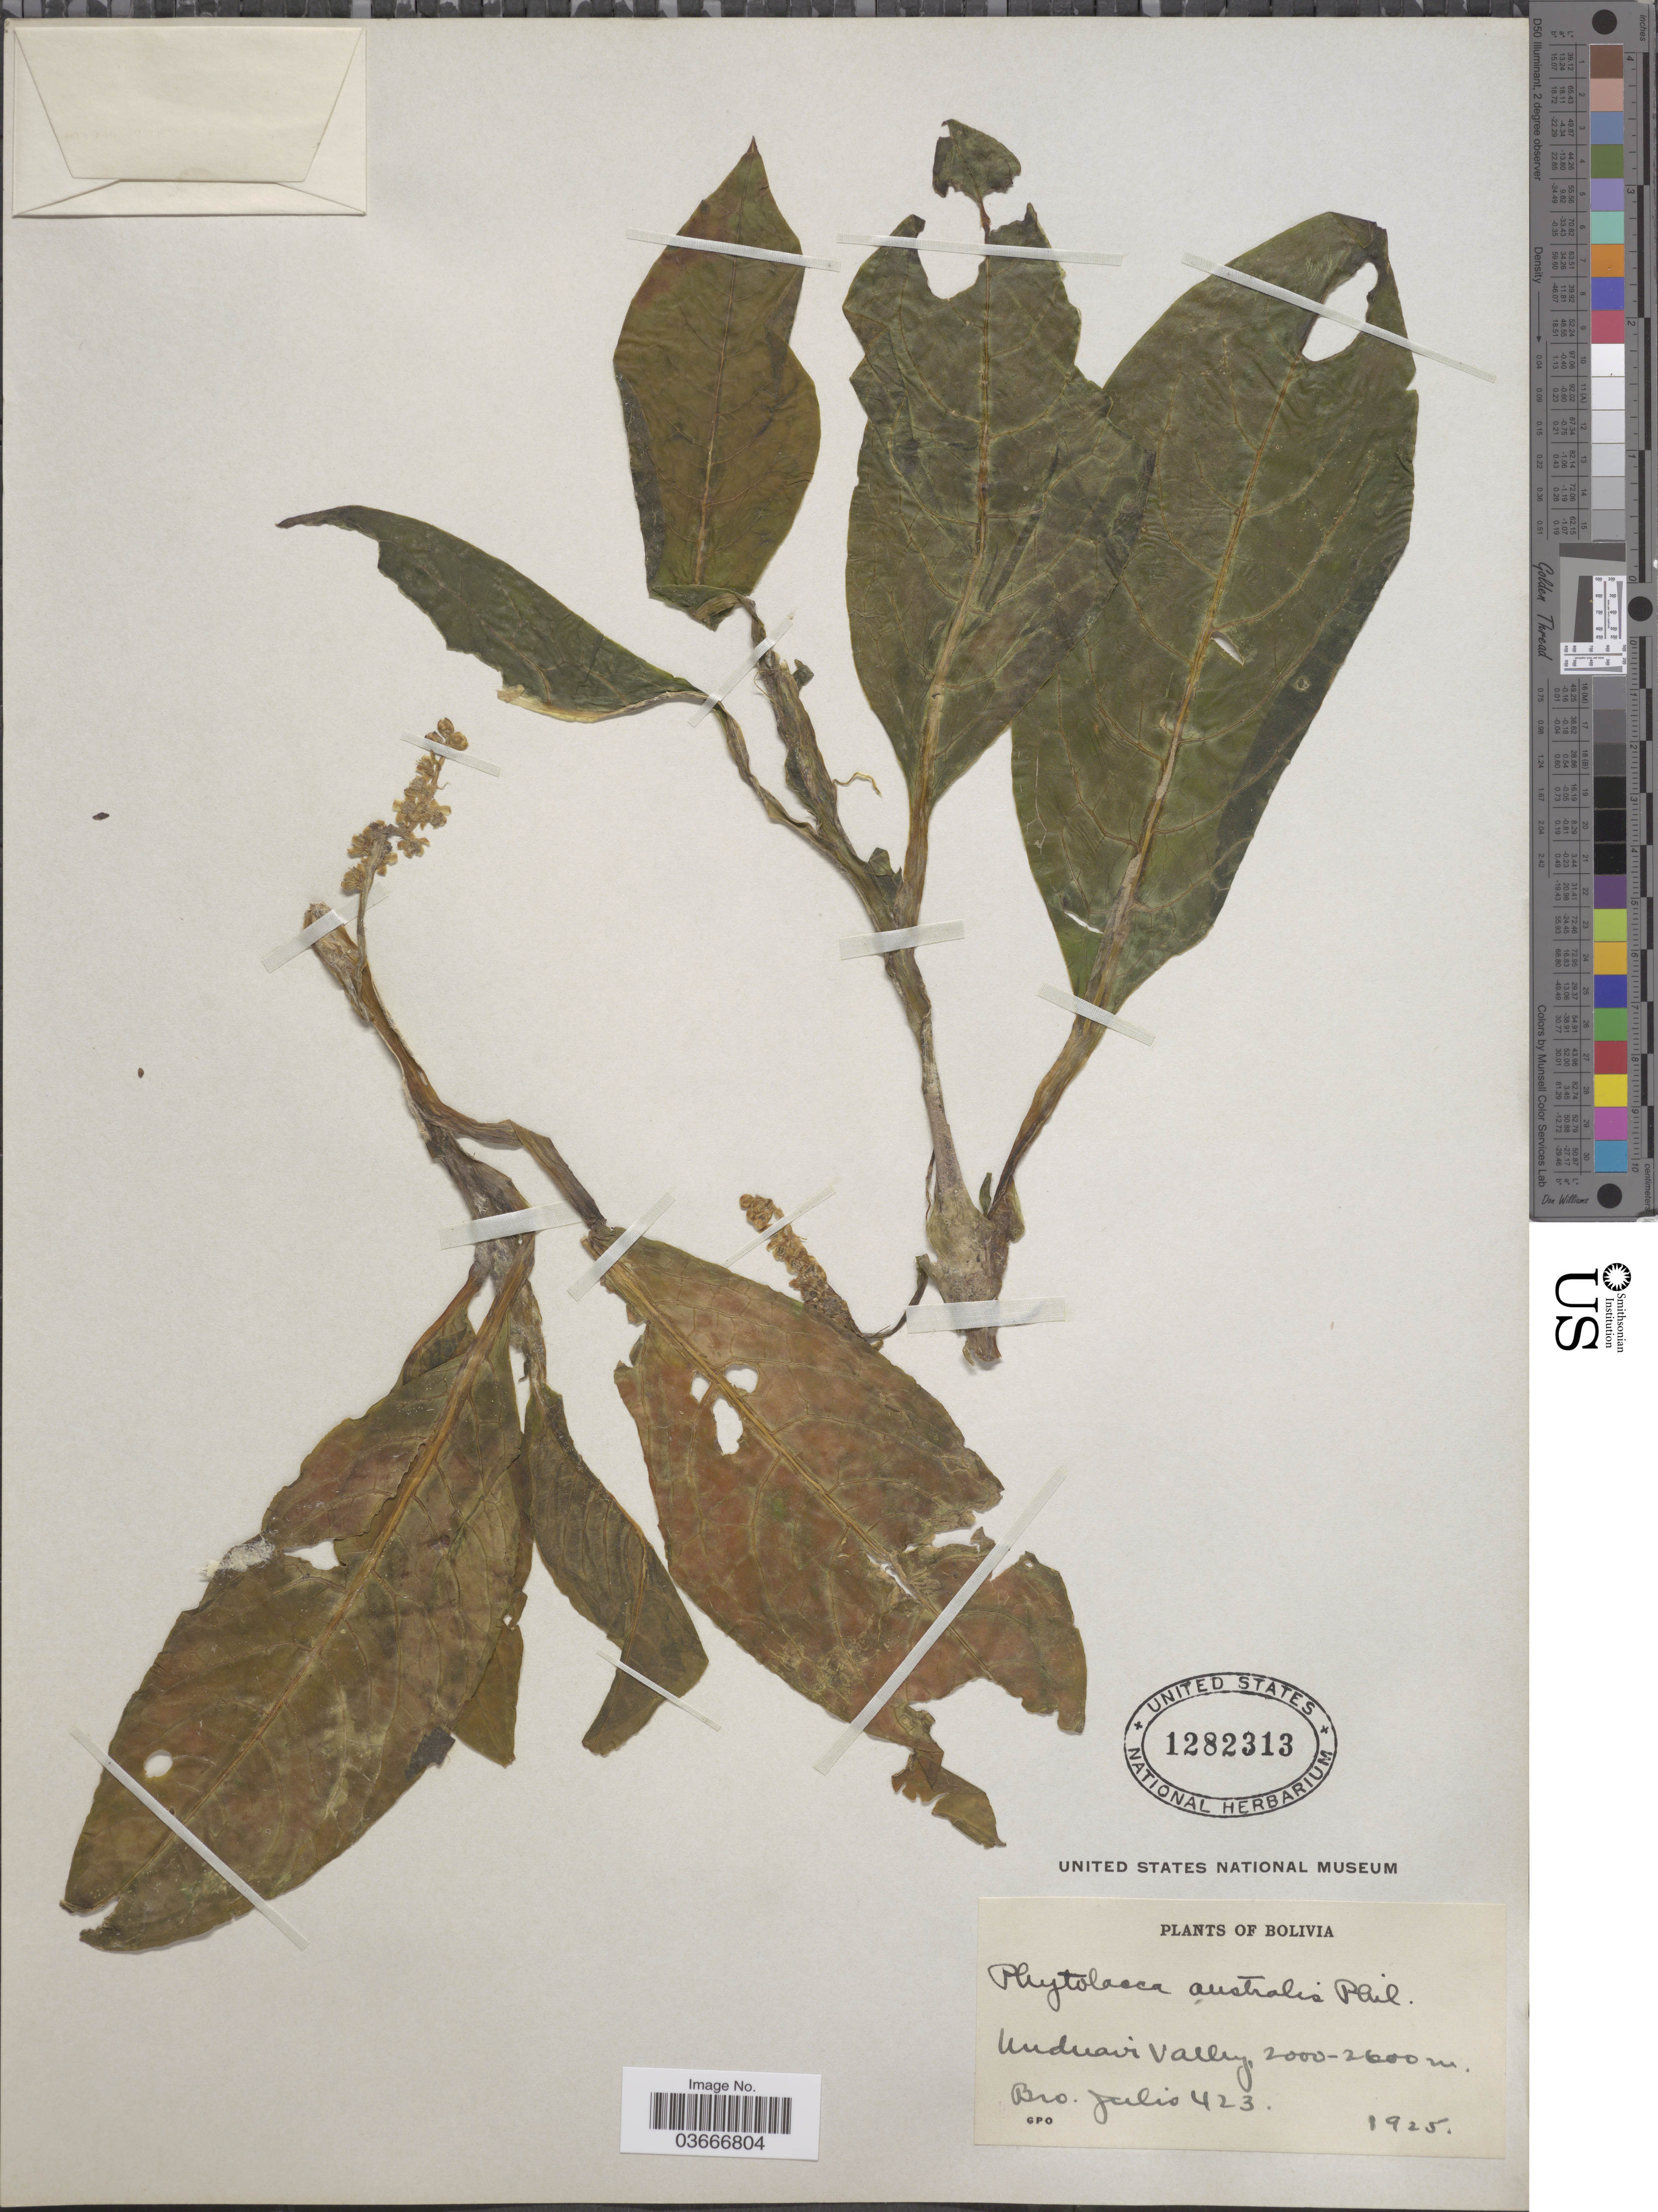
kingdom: Plantae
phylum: Tracheophyta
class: Magnoliopsida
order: Caryophyllales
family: Phytolaccaceae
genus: Phytolacca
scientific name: Phytolacca bogotensis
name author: Kunth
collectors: Bro. Julio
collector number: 423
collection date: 1925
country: Bolivia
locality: Unduavi Valley.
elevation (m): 2000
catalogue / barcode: US 1282313